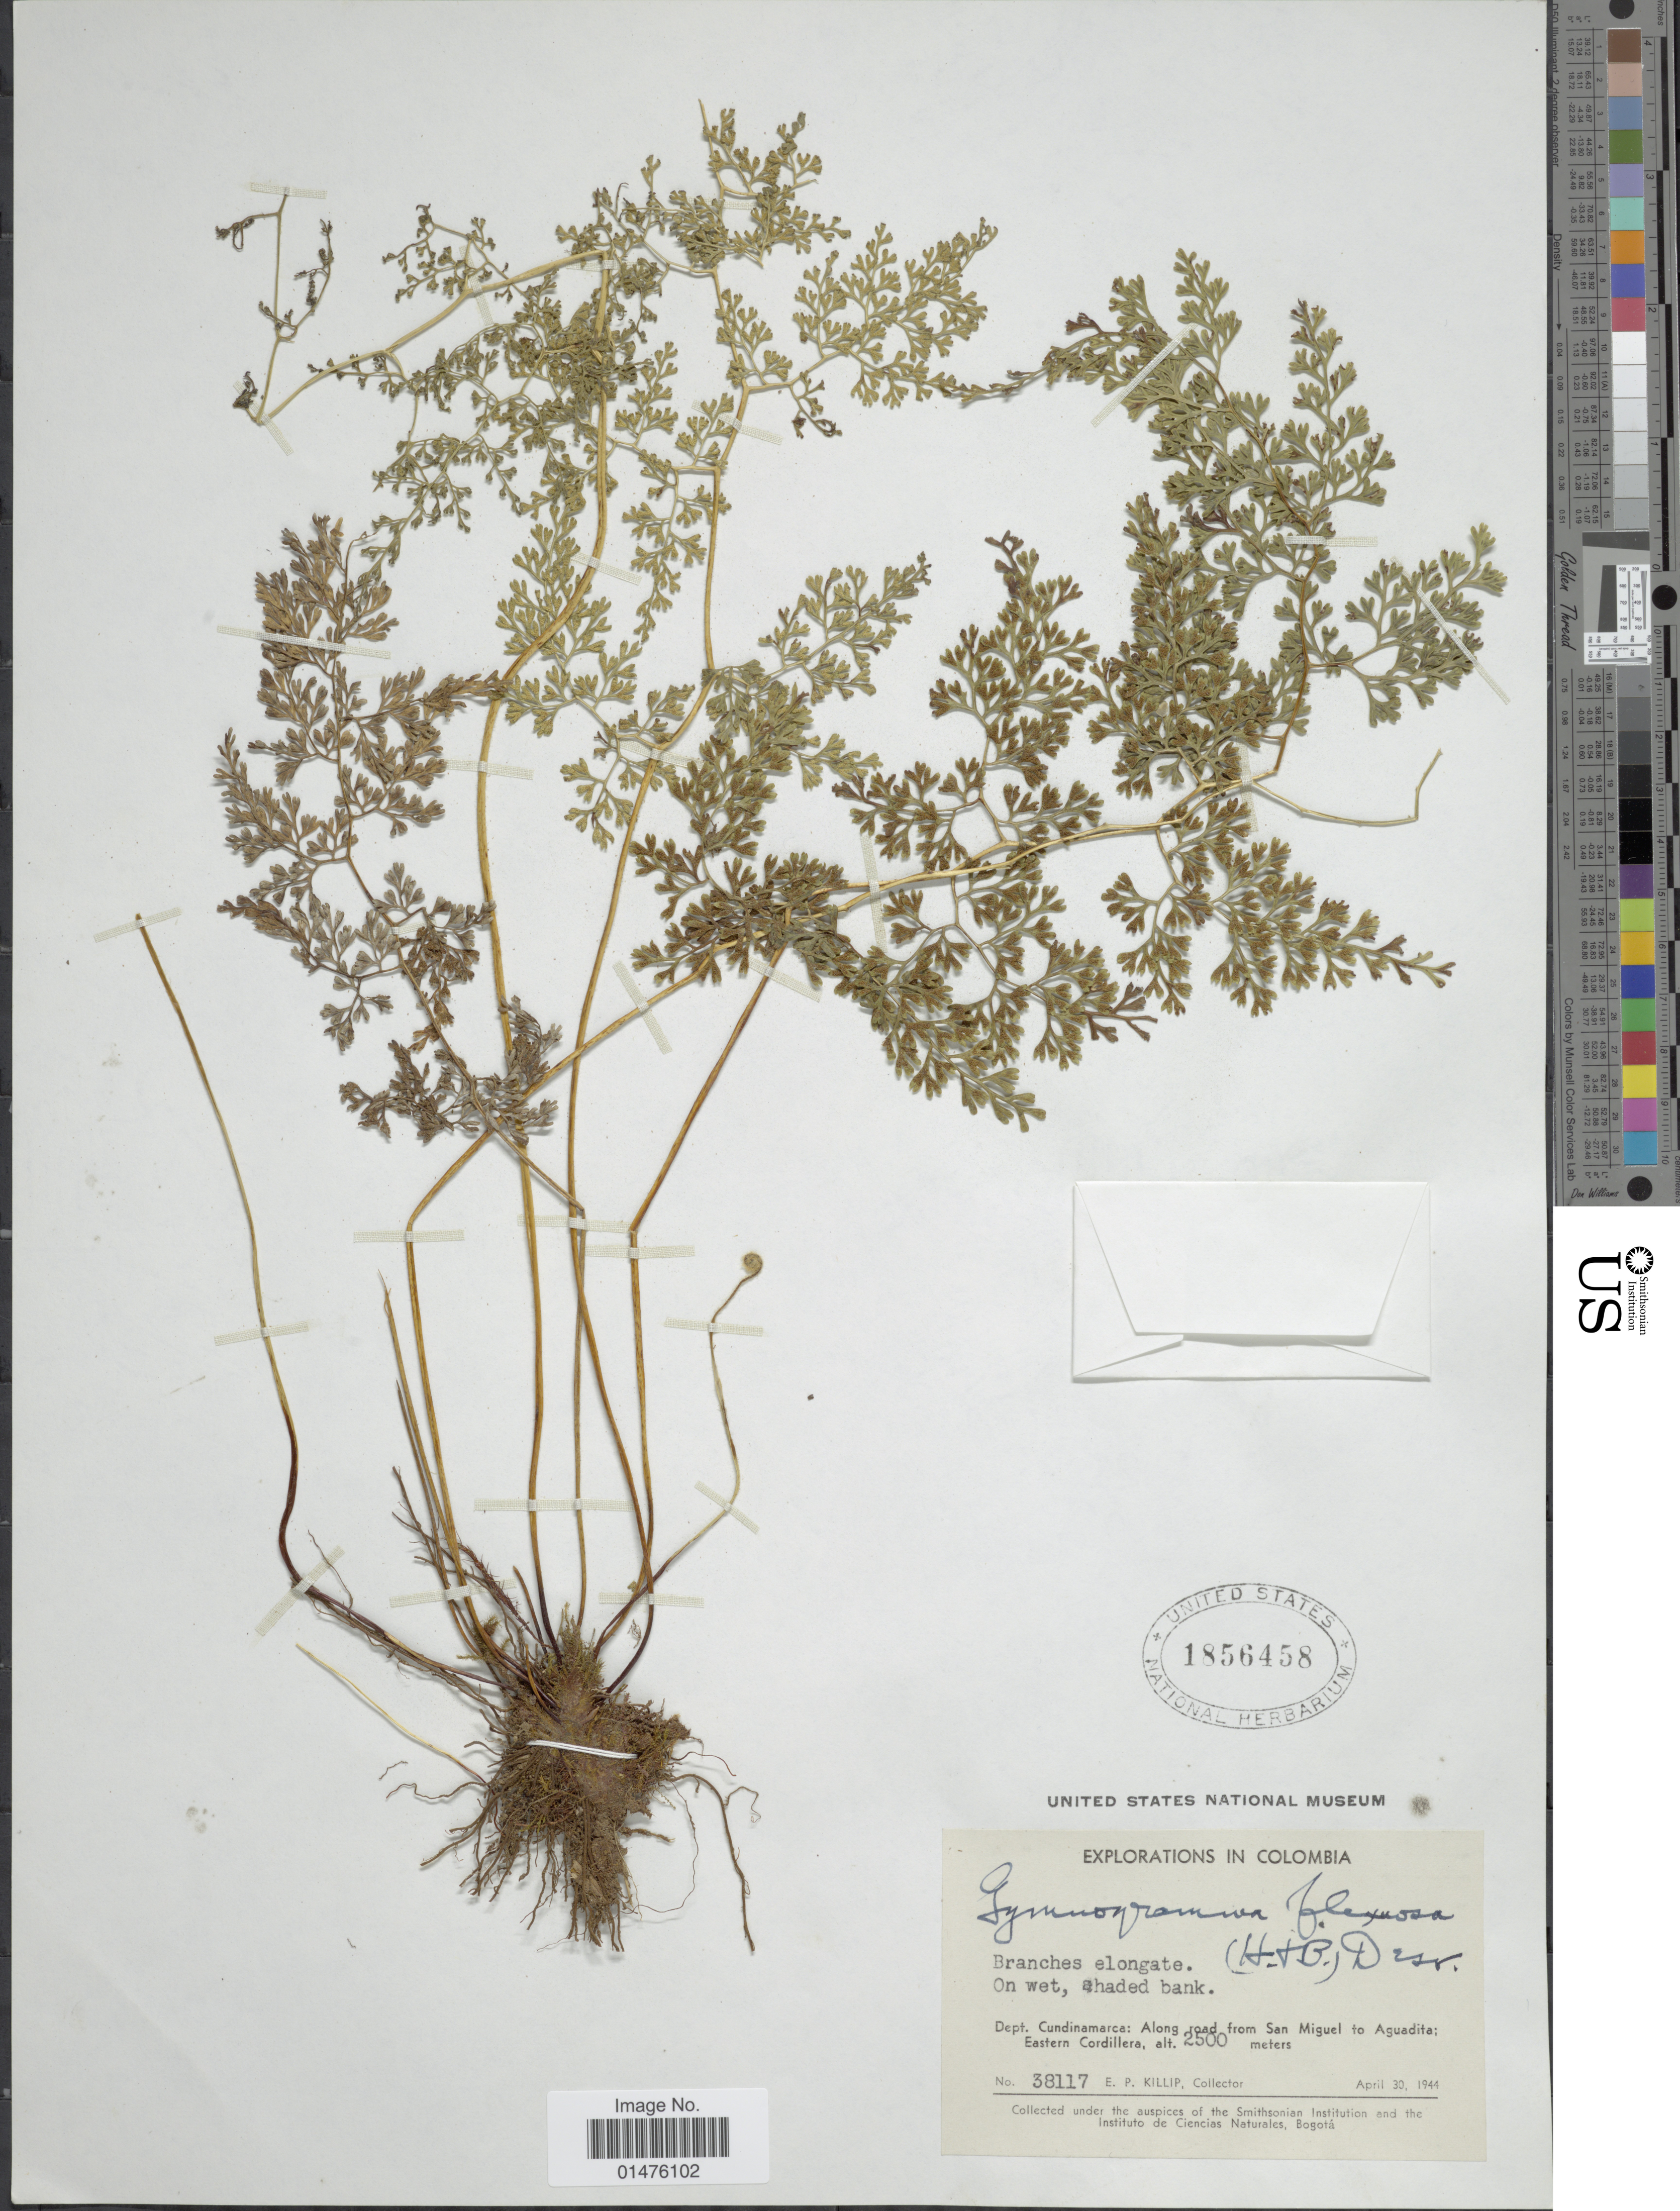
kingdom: Plantae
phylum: Tracheophyta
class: Polypodiopsida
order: Polypodiales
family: Pteridaceae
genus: Jamesonia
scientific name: Jamesonia flexuosa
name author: (Humb. & Bonpl.) Christenh.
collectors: E. P. Killip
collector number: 38117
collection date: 1944-04-30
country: Colombia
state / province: Cundinamarca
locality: Dept. Cundinamarca: Along road from San Miguel to Aguadita, Eastern Cordillera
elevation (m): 2500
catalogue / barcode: US 1856458